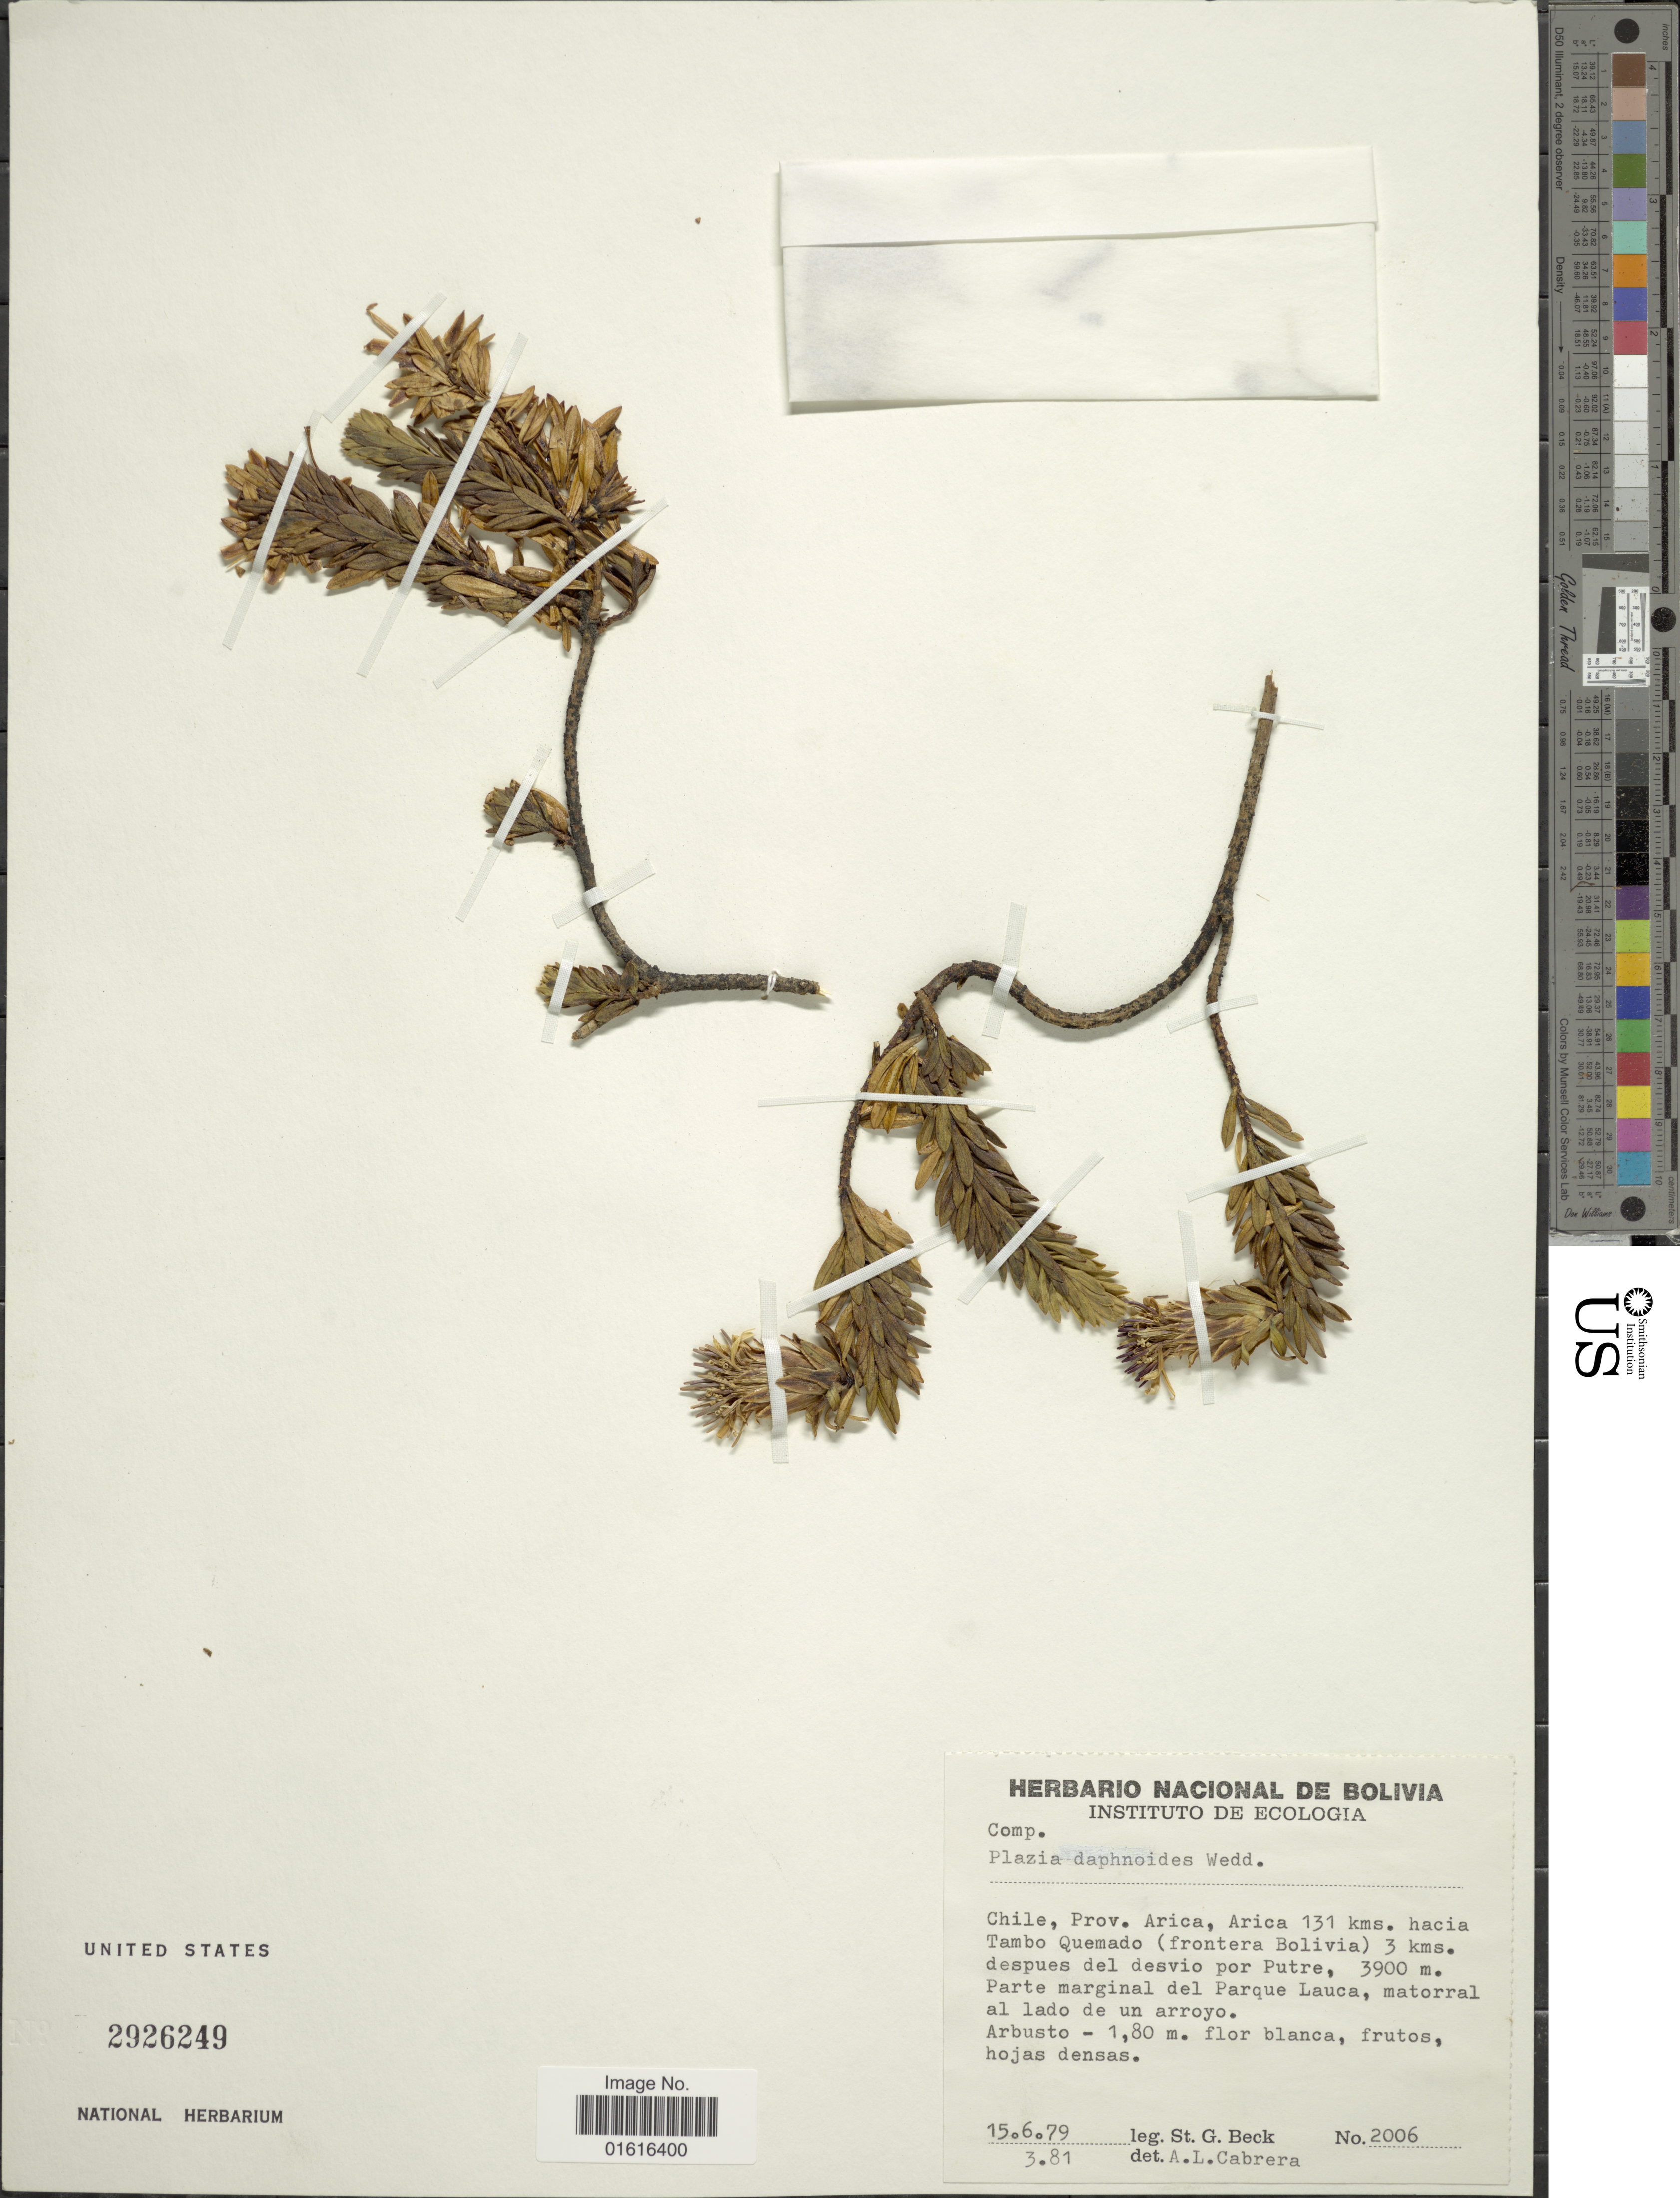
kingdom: Plantae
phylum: Tracheophyta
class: Magnoliopsida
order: Asterales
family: Asteraceae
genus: Plazia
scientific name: Plazia daphnoides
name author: Wedd.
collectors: S. G. Beck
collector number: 2006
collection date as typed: Transcribed d/m/y: 15/6/79 to /3/81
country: Chile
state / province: Arica y Parinacota (XV)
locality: Arica, 131 kms. hacia Tambo Quemado (frontera Bolivia) 3 kms. despues del desvio por Putre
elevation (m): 3900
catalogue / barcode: US 2926249